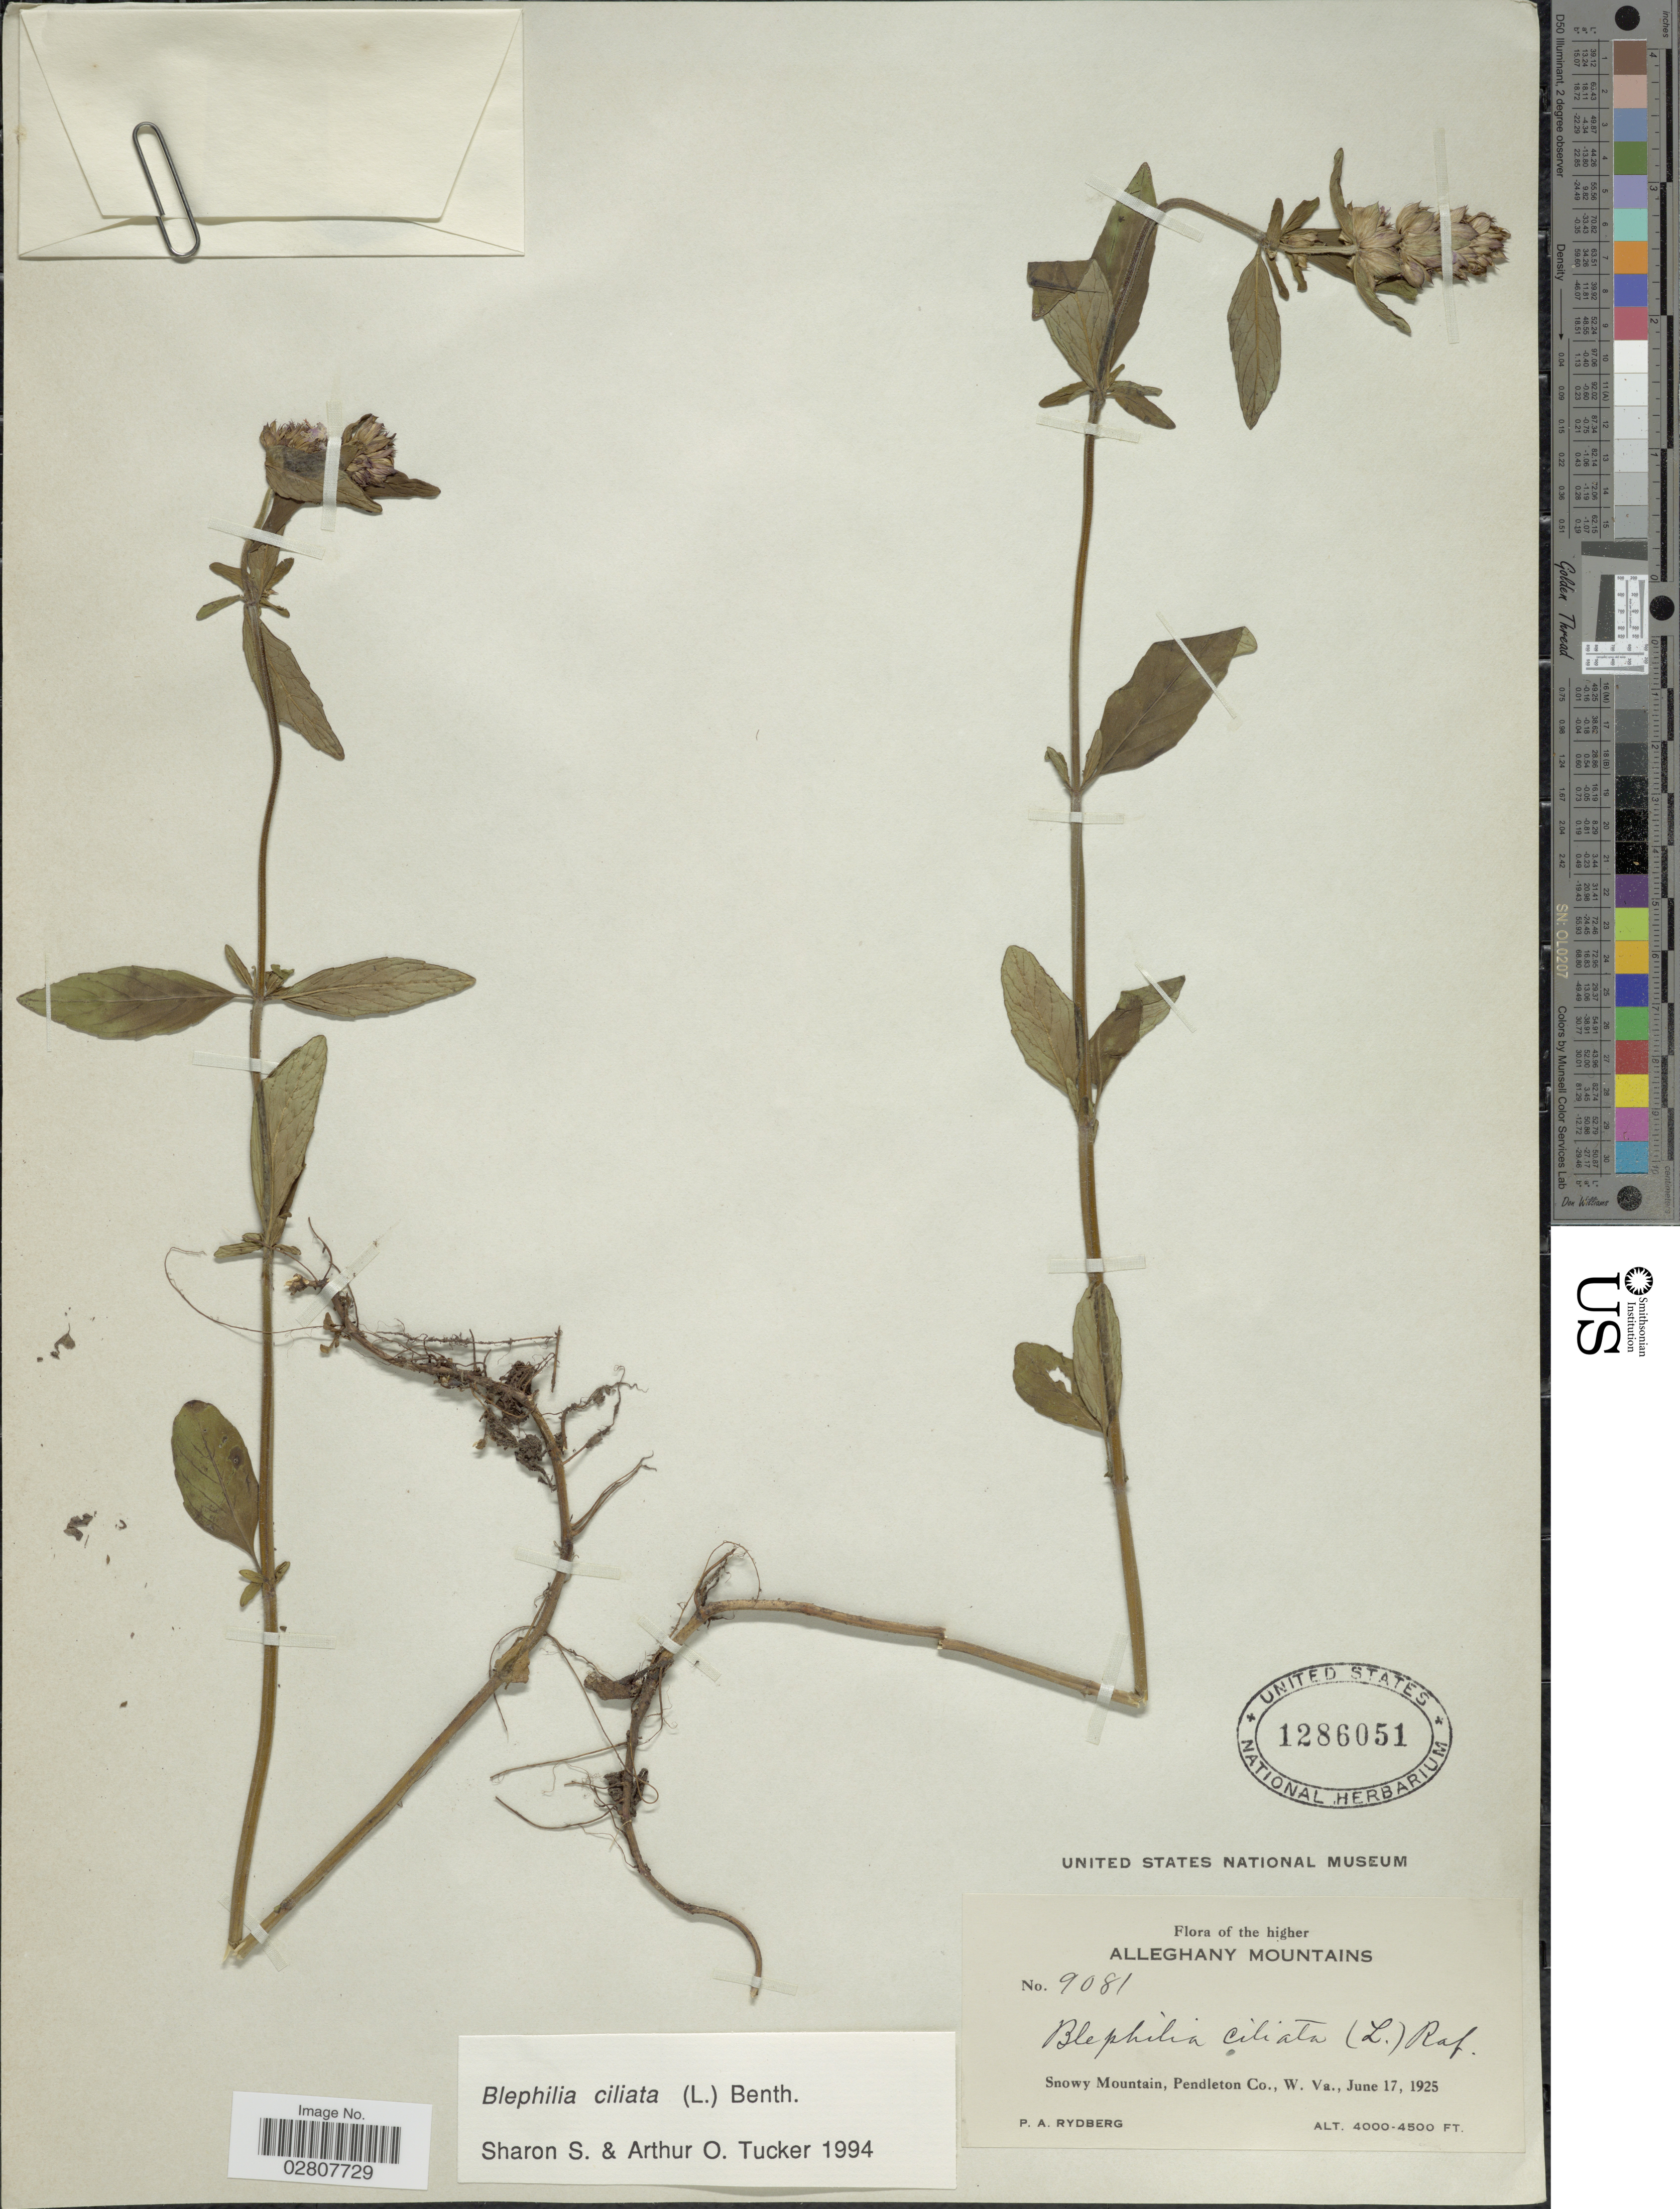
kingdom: Plantae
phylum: Tracheophyta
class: Magnoliopsida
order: Lamiales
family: Lamiaceae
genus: Blephilia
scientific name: Blephilia ciliata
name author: (L.) Raf. ex Benth.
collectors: P. A. Rydberg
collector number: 9081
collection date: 1925-06-17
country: United States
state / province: West Virginia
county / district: Pendleton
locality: The higher Alleghany Mountains. Snowy Mountain, Pendleton Co.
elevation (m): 1219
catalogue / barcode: US 1286051